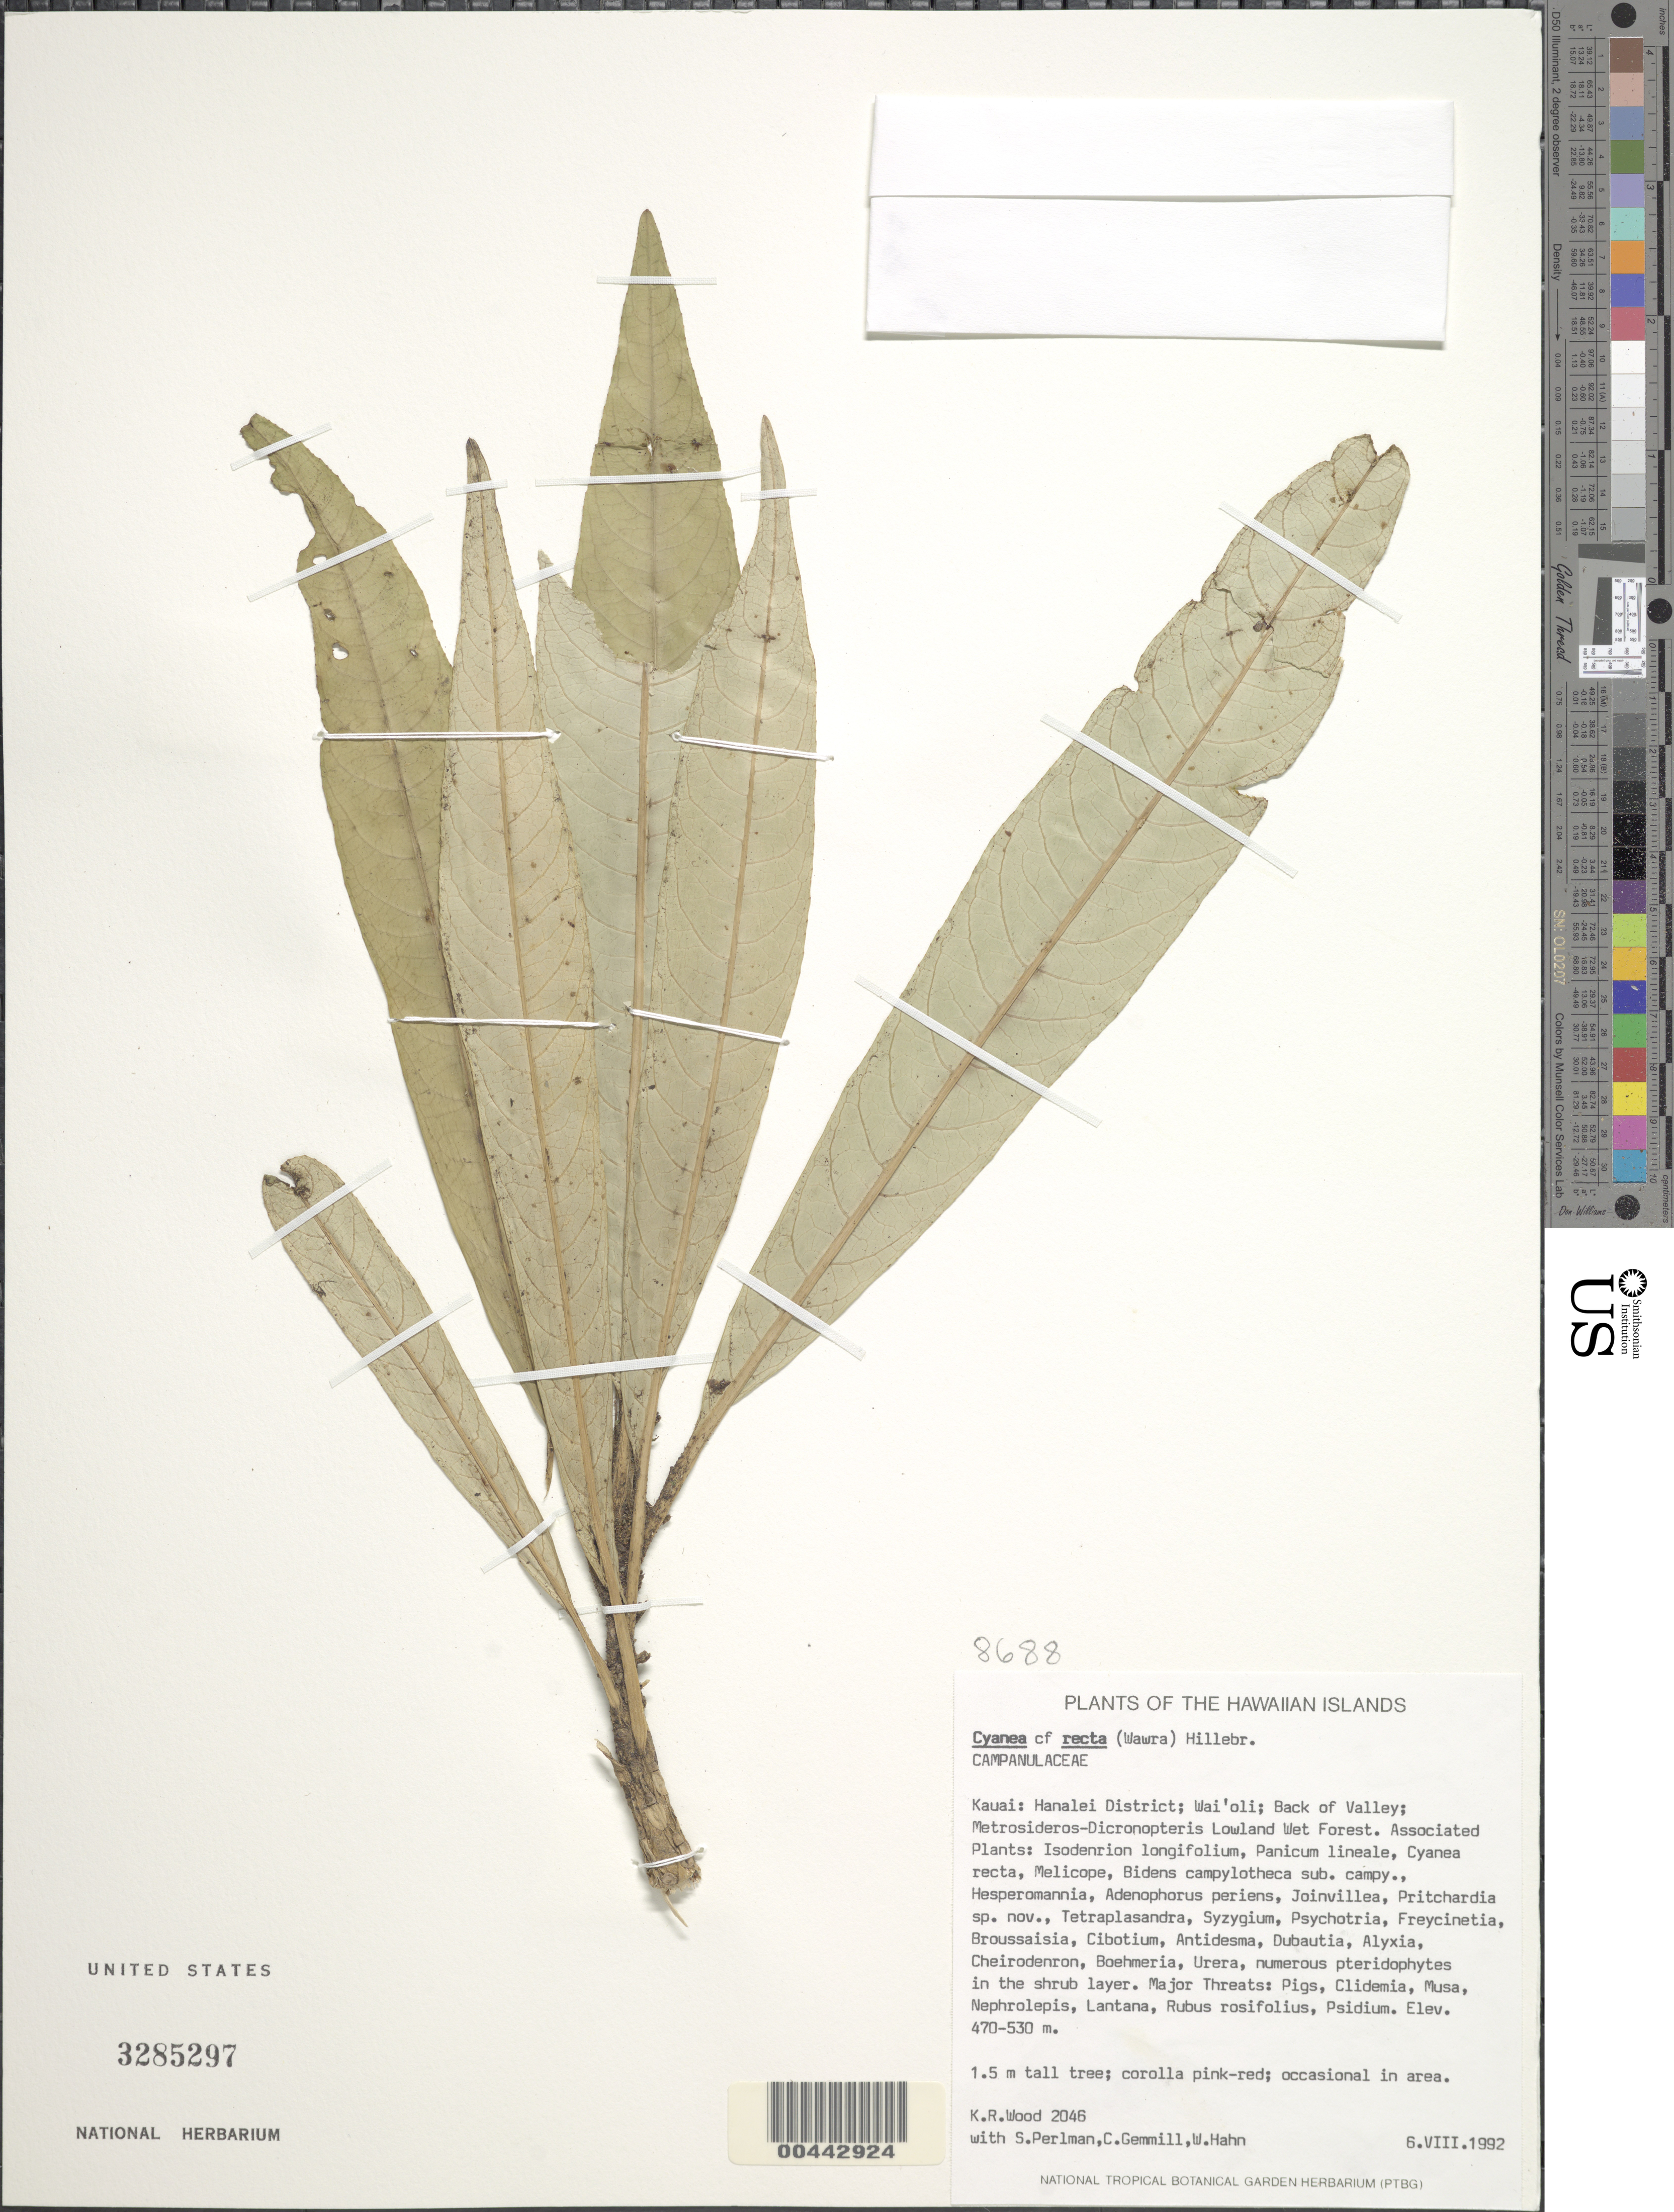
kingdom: Plantae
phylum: Tracheophyta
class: Magnoliopsida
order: Asterales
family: Campanulaceae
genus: Cyanea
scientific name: Cyanea recta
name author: (Wawra) Hillebr.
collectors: K. R. Wood, S. P. Perlman, C. Gemmill & W. Hahn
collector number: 2046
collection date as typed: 6 Aug 1992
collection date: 1992-08-06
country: United States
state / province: Hawaii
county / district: Kauai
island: Kaua'i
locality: Hanalei District; Wai'oli; Back of Valley.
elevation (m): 470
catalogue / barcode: US 3285297